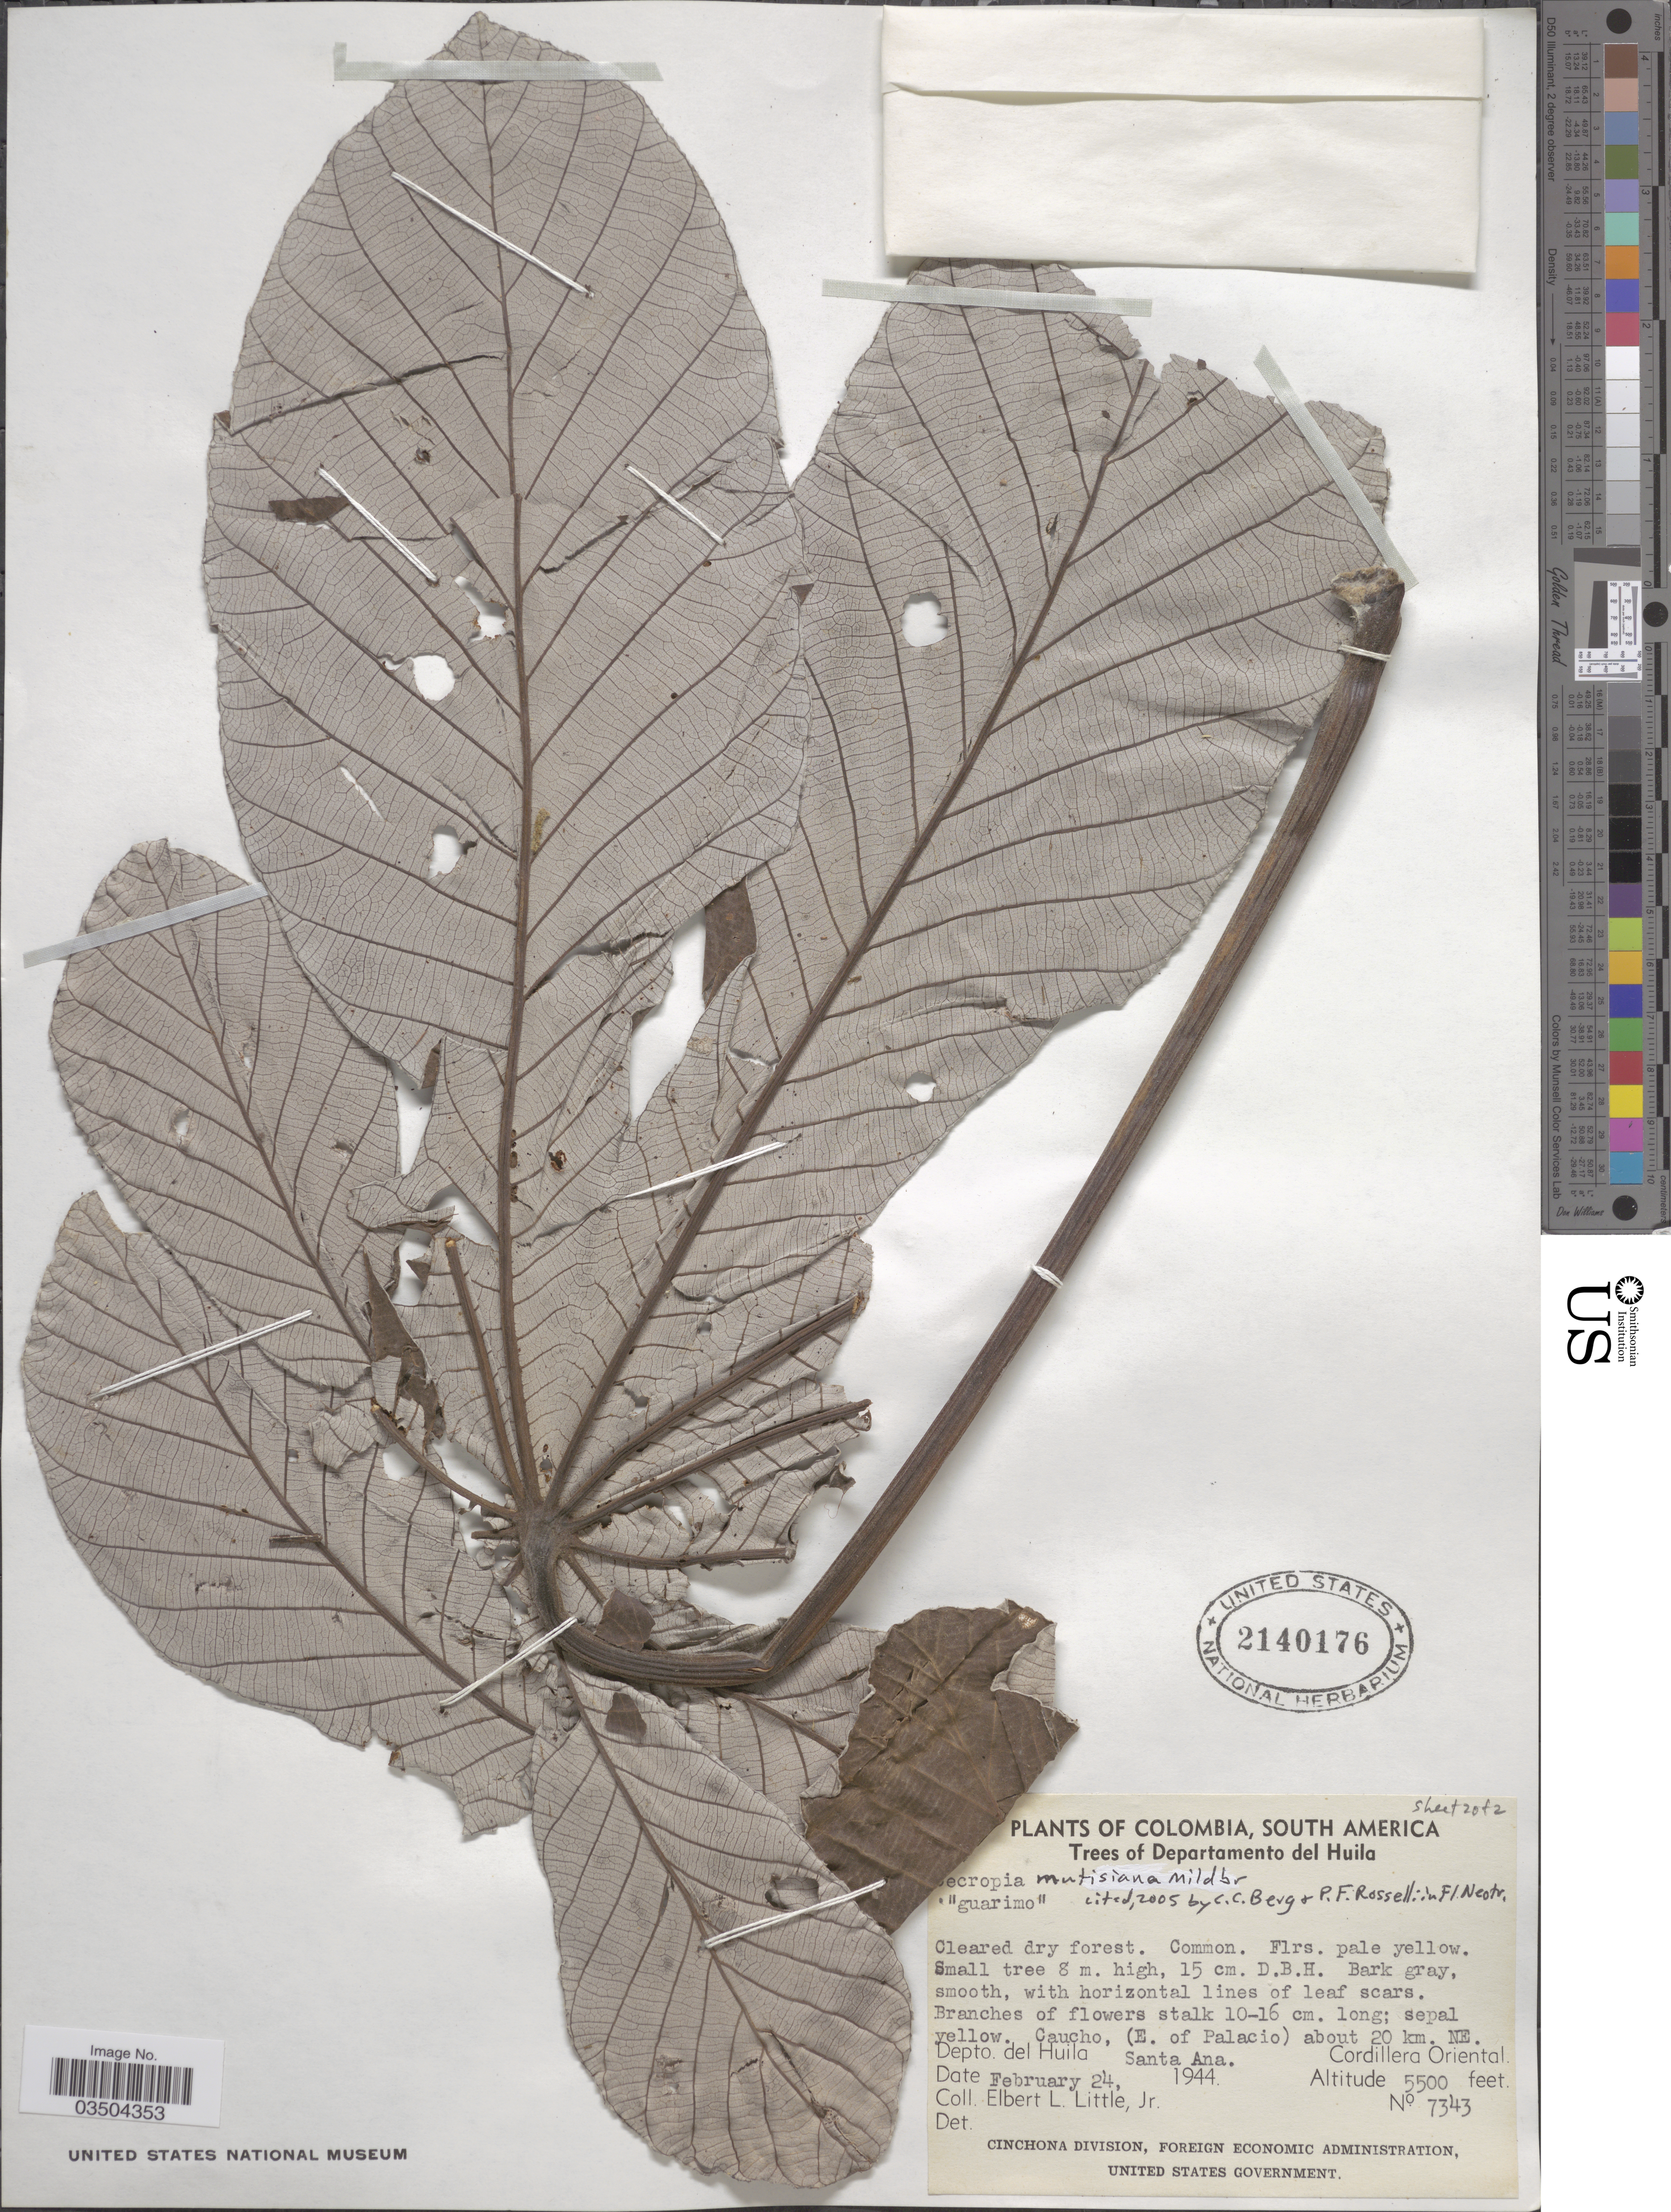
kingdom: Plantae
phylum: Tracheophyta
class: Magnoliopsida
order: Rosales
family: Urticaceae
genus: Cecropia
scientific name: Cecropia mutisiana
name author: Mildbr.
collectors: E. L. Little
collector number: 7343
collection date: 1944-02-24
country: Colombia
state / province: Huila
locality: Departamento del Huila. Caucho, (E. of Palacio) about 20 km. NE. Santa Ana. Cordillera Oriental.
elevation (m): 1676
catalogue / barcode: US 2140176